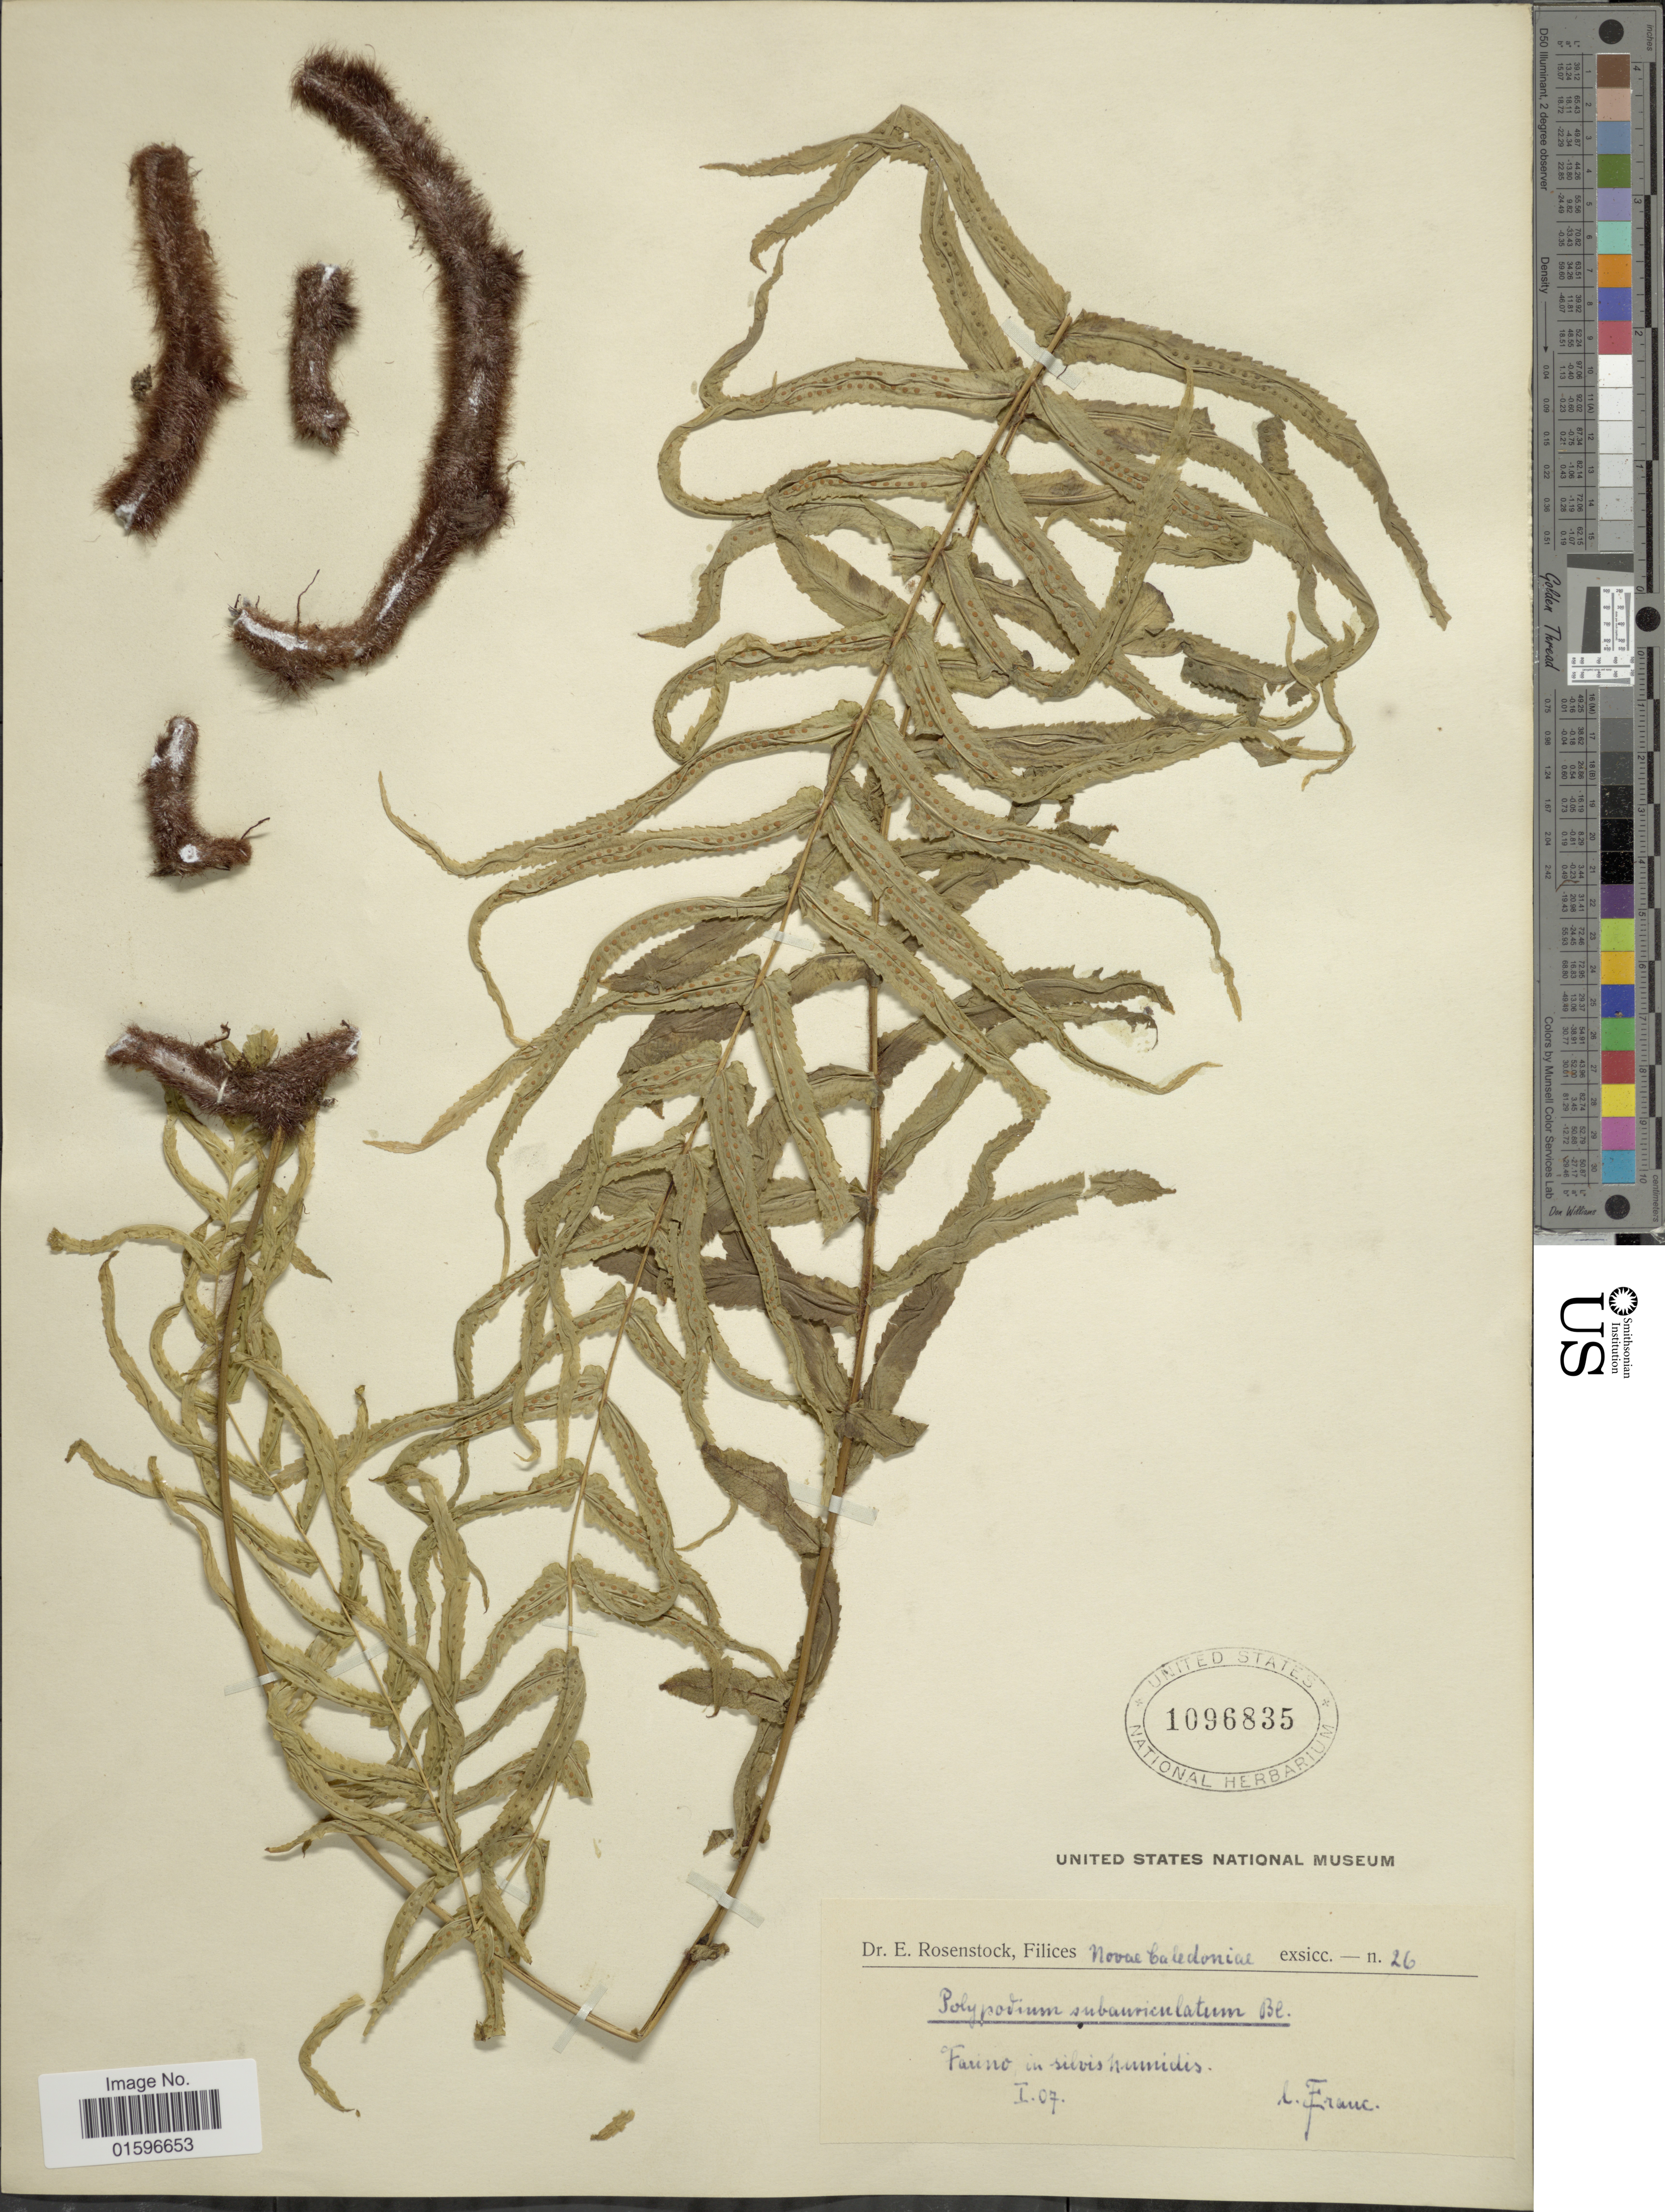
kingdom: Plantae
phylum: Tracheophyta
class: Polypodiopsida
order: Polypodiales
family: Polypodiaceae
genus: Polypodium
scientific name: Polypodium subauriculatum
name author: Blume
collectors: Franc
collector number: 26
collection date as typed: Transcribed d/m/y: /1/7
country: New Caledonia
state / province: South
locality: Novue Caledoniae, Farino in silvis humidis.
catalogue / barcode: US 1096835